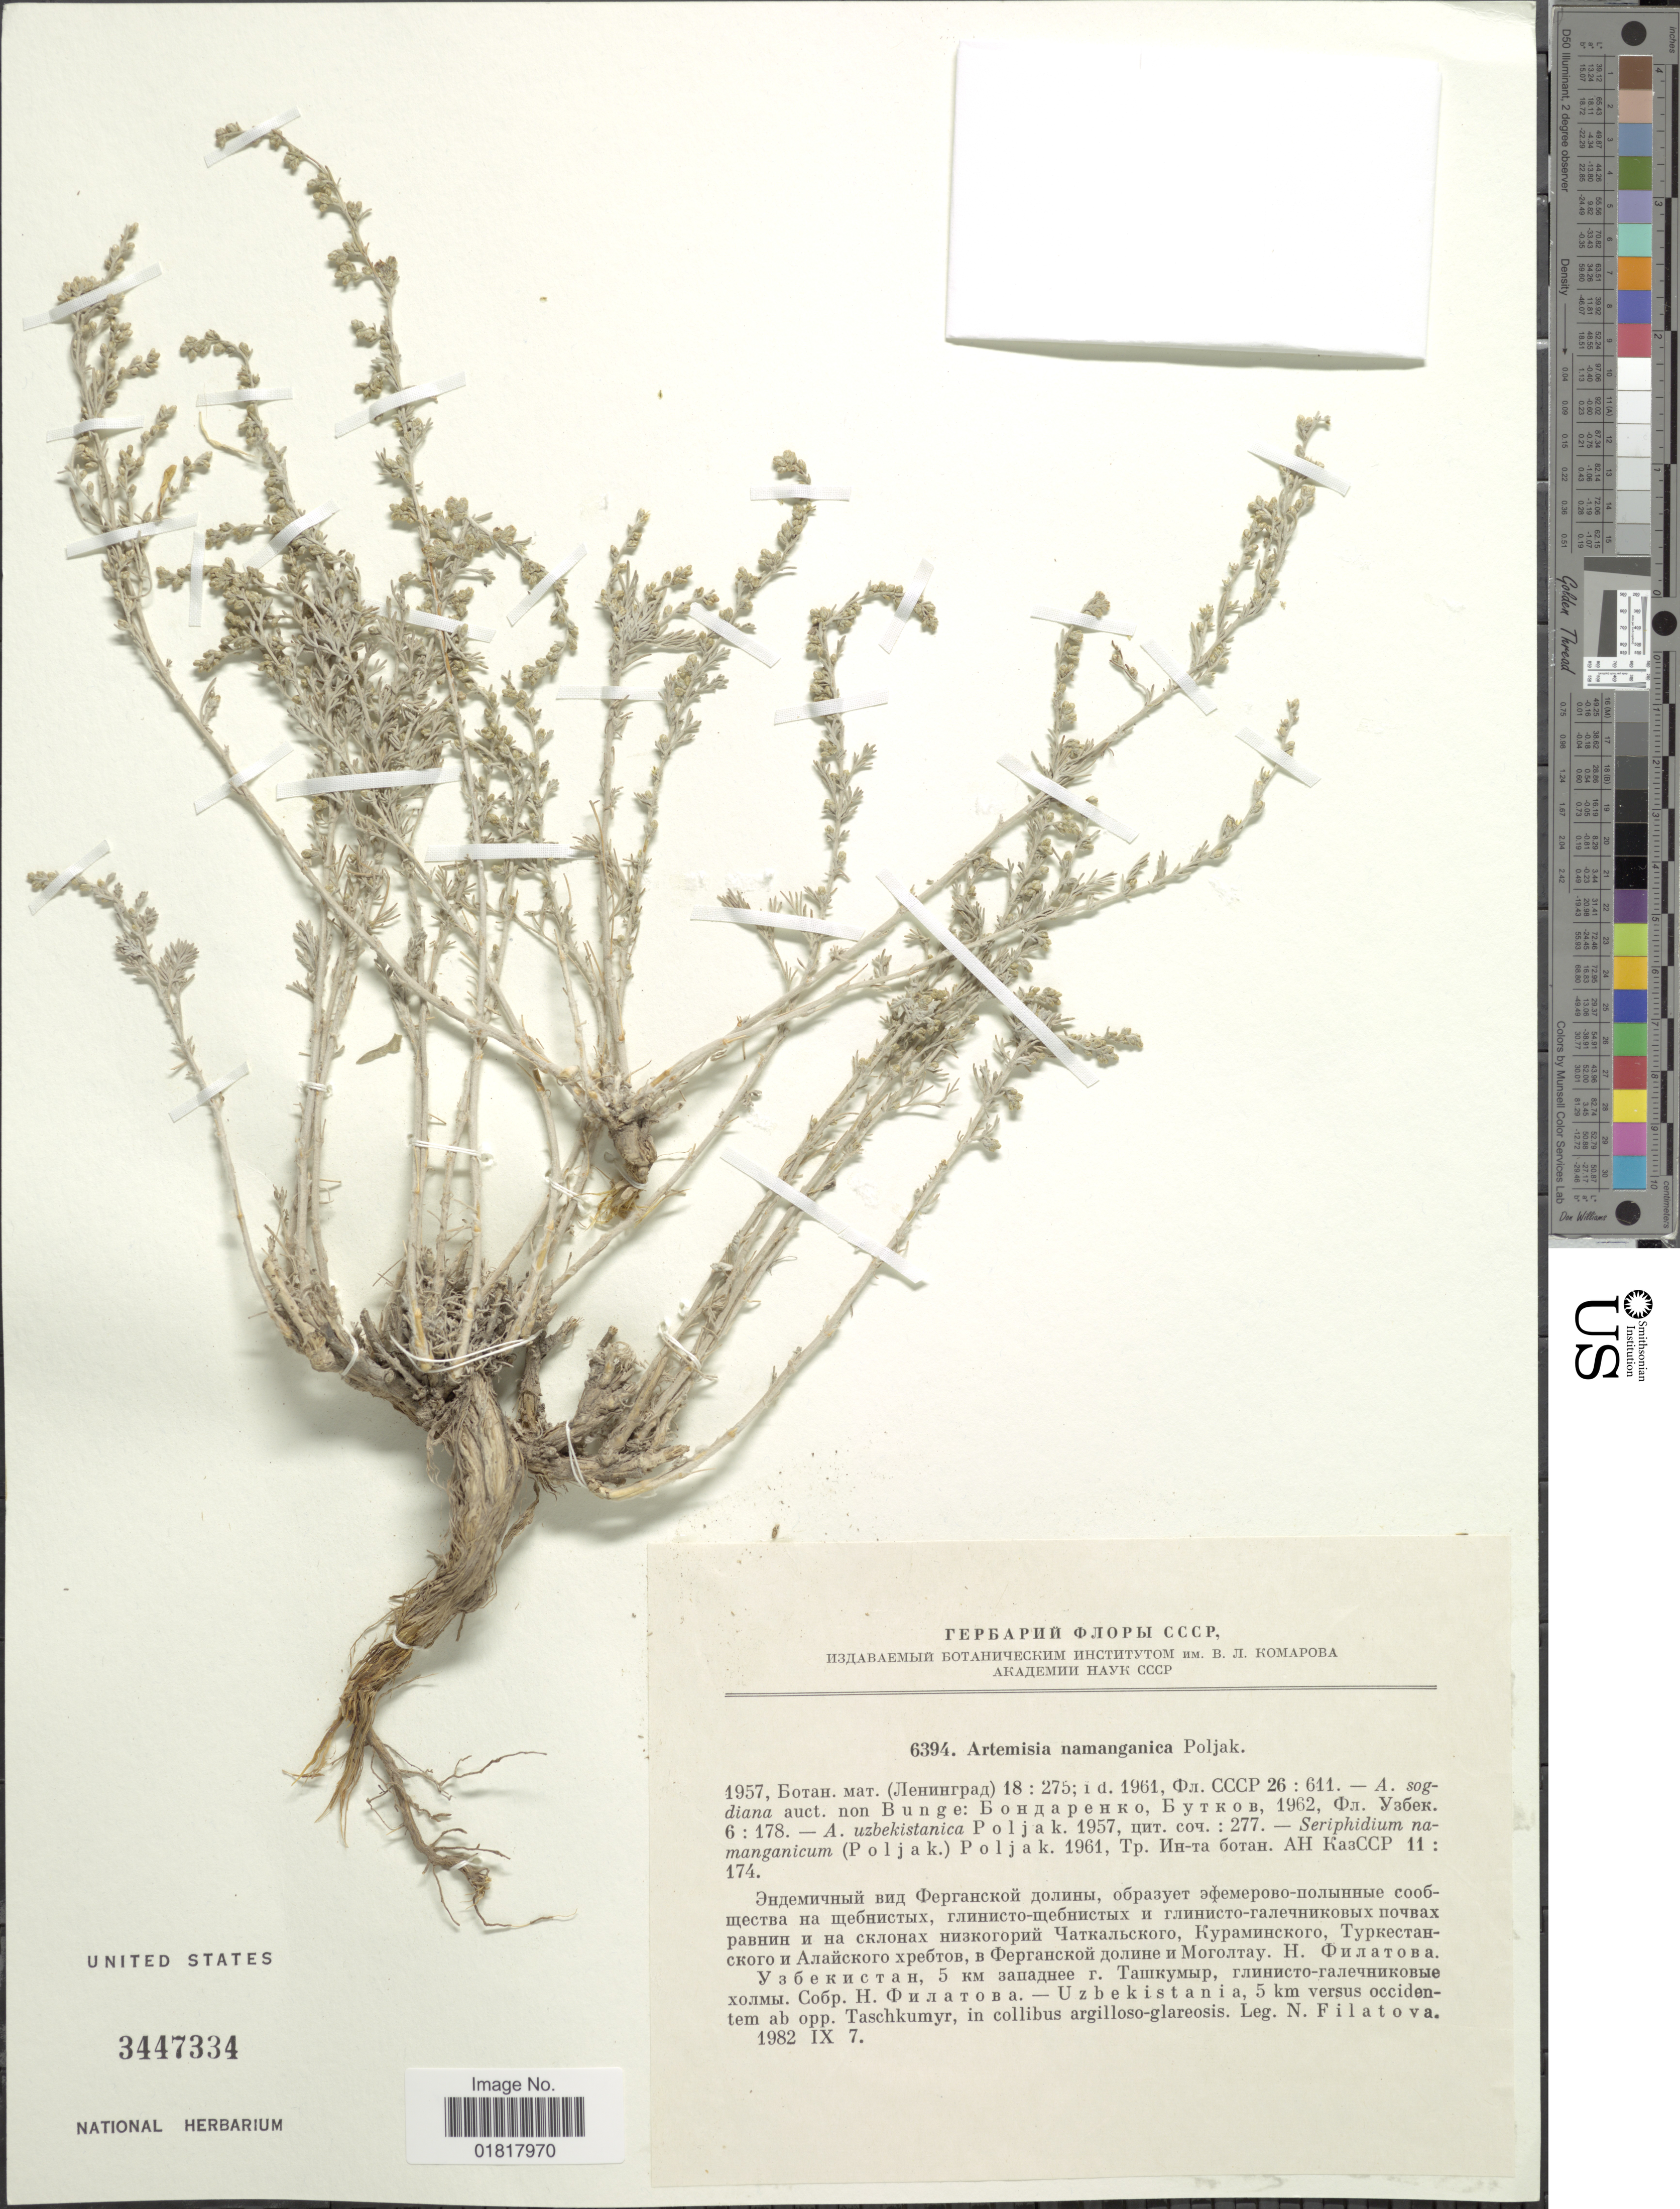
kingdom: Plantae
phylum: Tracheophyta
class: Magnoliopsida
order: Asterales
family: Asteraceae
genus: Artemisia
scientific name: Artemisia namanganica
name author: Poljakov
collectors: N. Filatova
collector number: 6394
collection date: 1982-09-07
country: Uzbekistan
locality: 5 km versus occidentem ab opp. Taschkumyr, in collibus argilloso-glareosis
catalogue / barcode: US 3447334